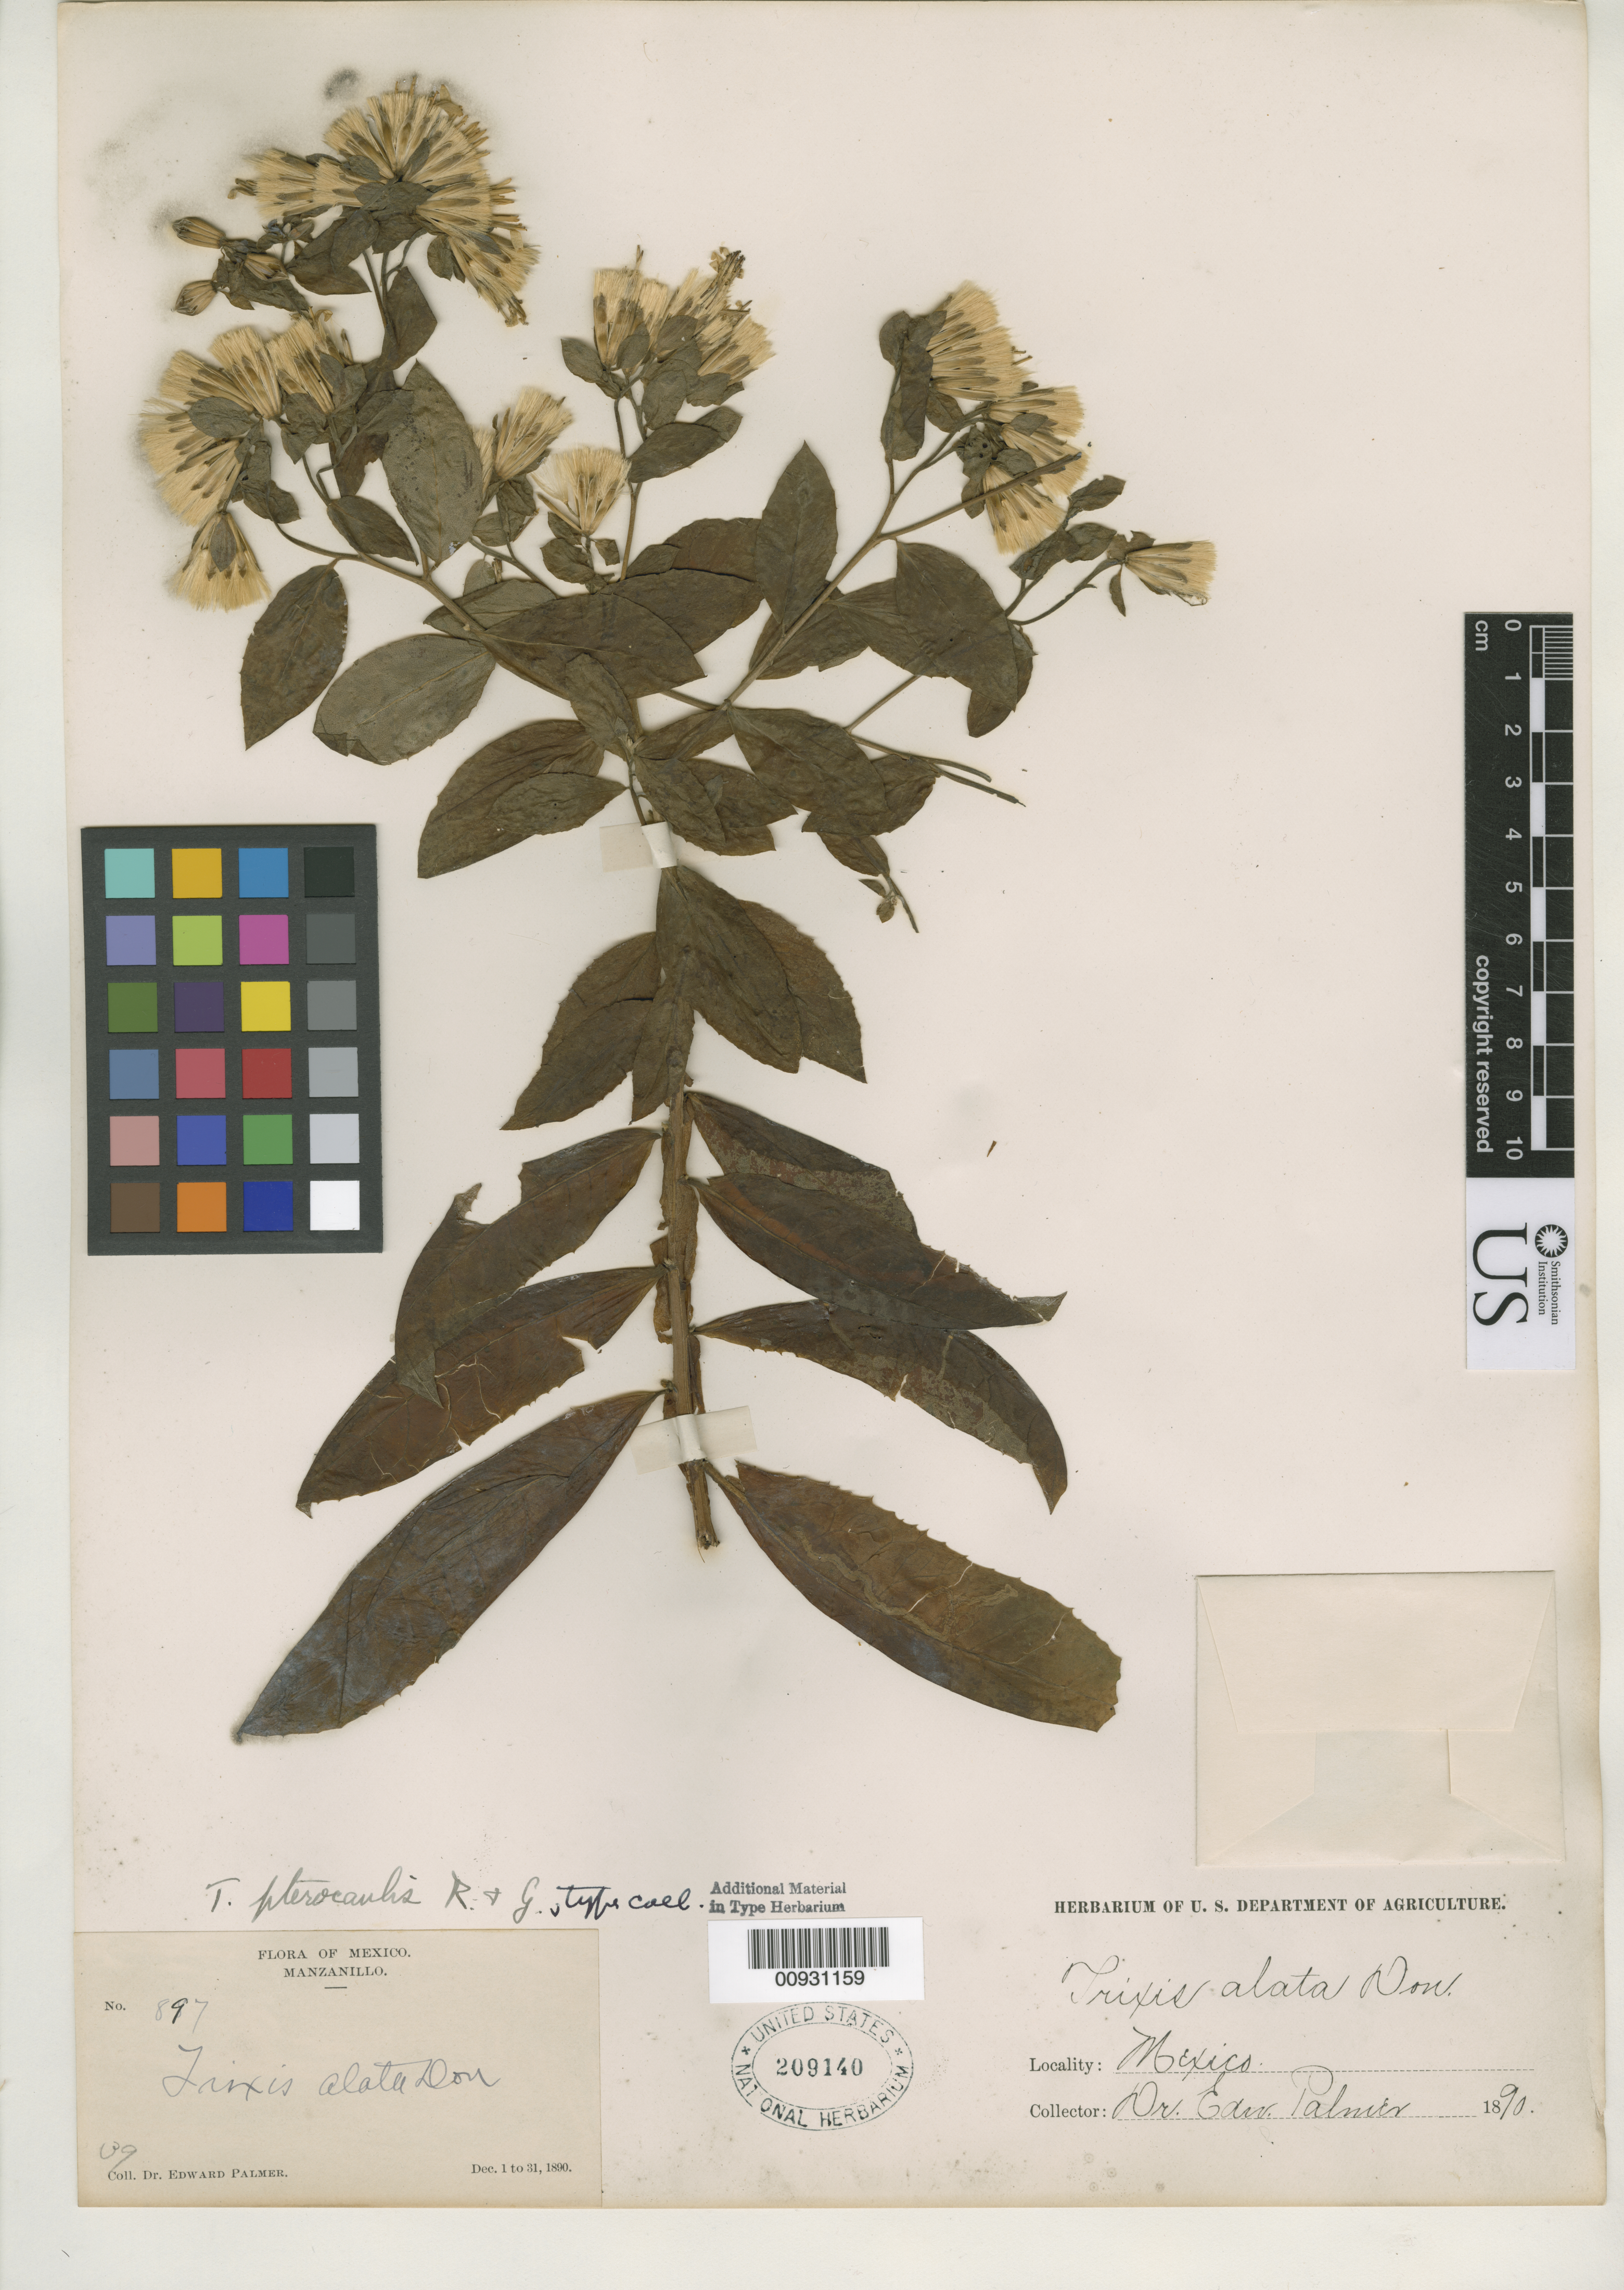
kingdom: Plantae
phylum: Tracheophyta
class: Magnoliopsida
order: Asterales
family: Asteraceae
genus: Trixis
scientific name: Trixis pterocaulis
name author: B.L. Rob. & Greenm.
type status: Isotype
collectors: E. Palmer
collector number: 897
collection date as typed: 01 Dec 1890 to 31 Dec 1890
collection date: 1890-12-01/1890-12-31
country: Mexico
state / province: Colima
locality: Manzanillo.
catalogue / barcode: US 209140